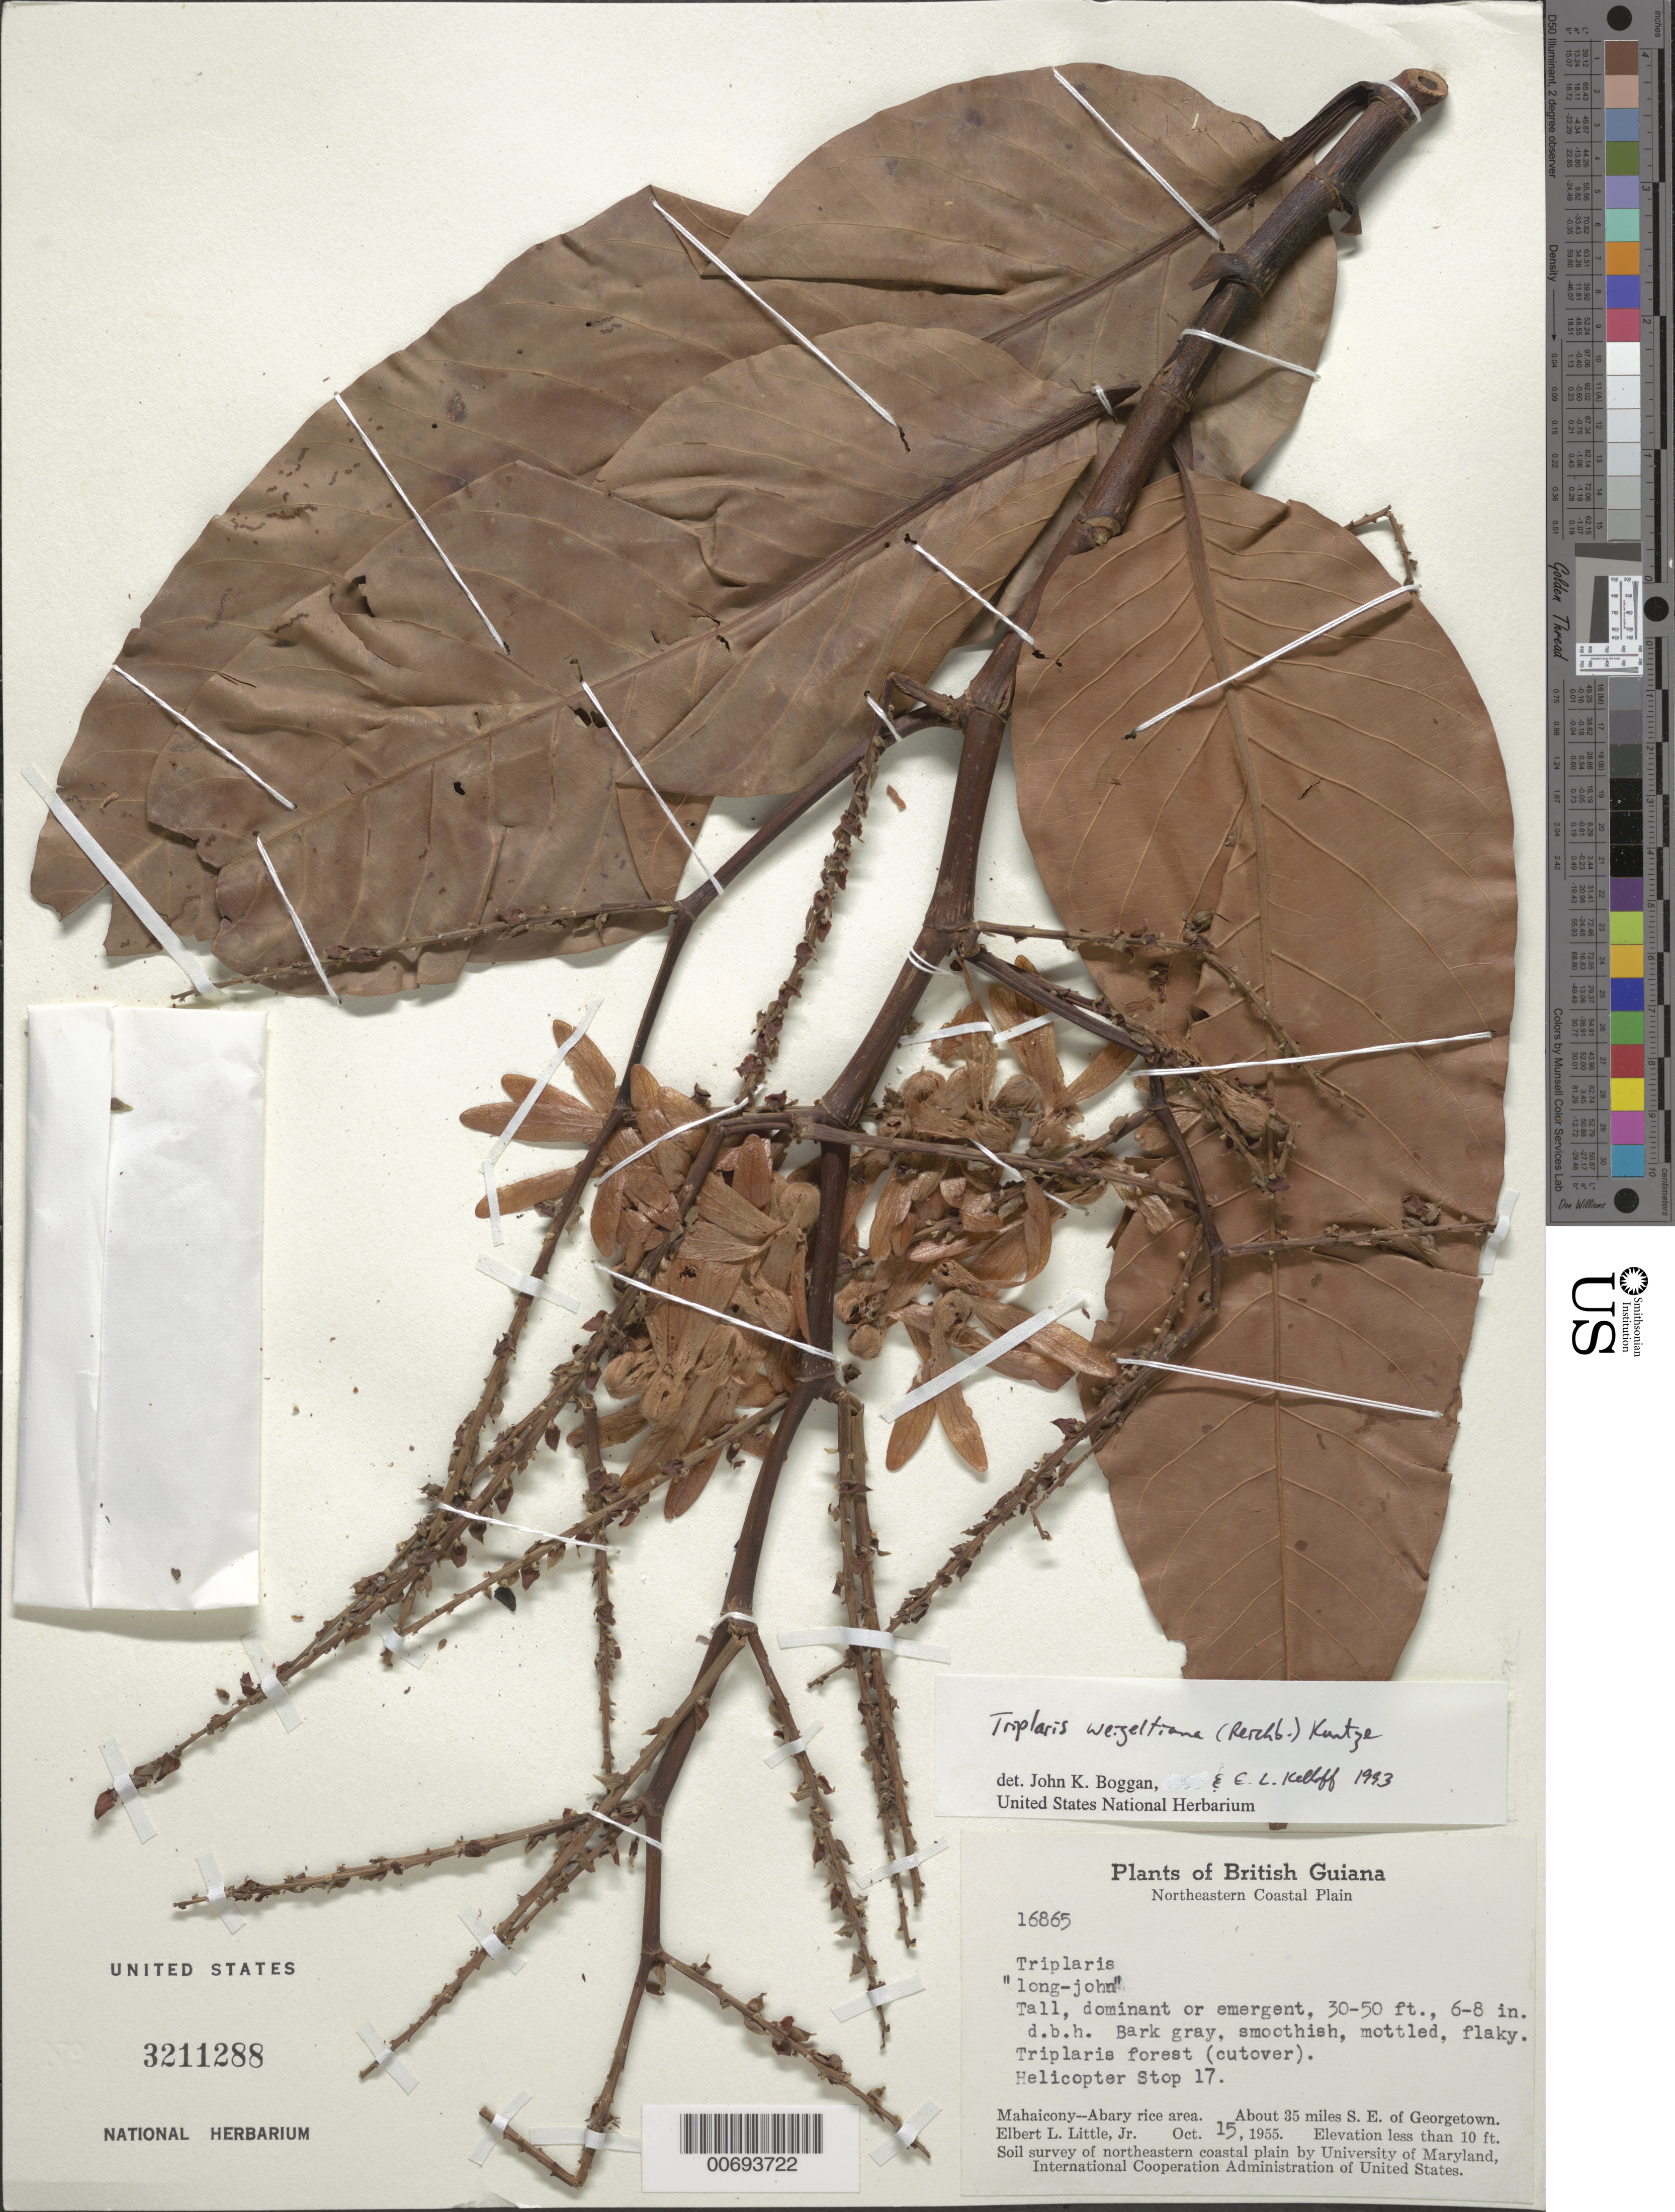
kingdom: Plantae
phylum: Tracheophyta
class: Magnoliopsida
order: Caryophyllales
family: Polygonaceae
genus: Triplaris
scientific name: Triplaris weigeltiana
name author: (Rchb.) Kuntze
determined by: Boggan, J. K.; Kelloff, Carol L.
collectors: E. L. Little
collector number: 16865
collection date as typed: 15-Oct-55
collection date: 1955-10-15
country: Guyana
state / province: Mahaica-Berbice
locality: Mahaicony-Abary rice area, E bank Demerara R., about 35 mi. SE of Georgetown, Helicopter stop 17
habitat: Triplaris forest (cutover)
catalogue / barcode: US 3211288